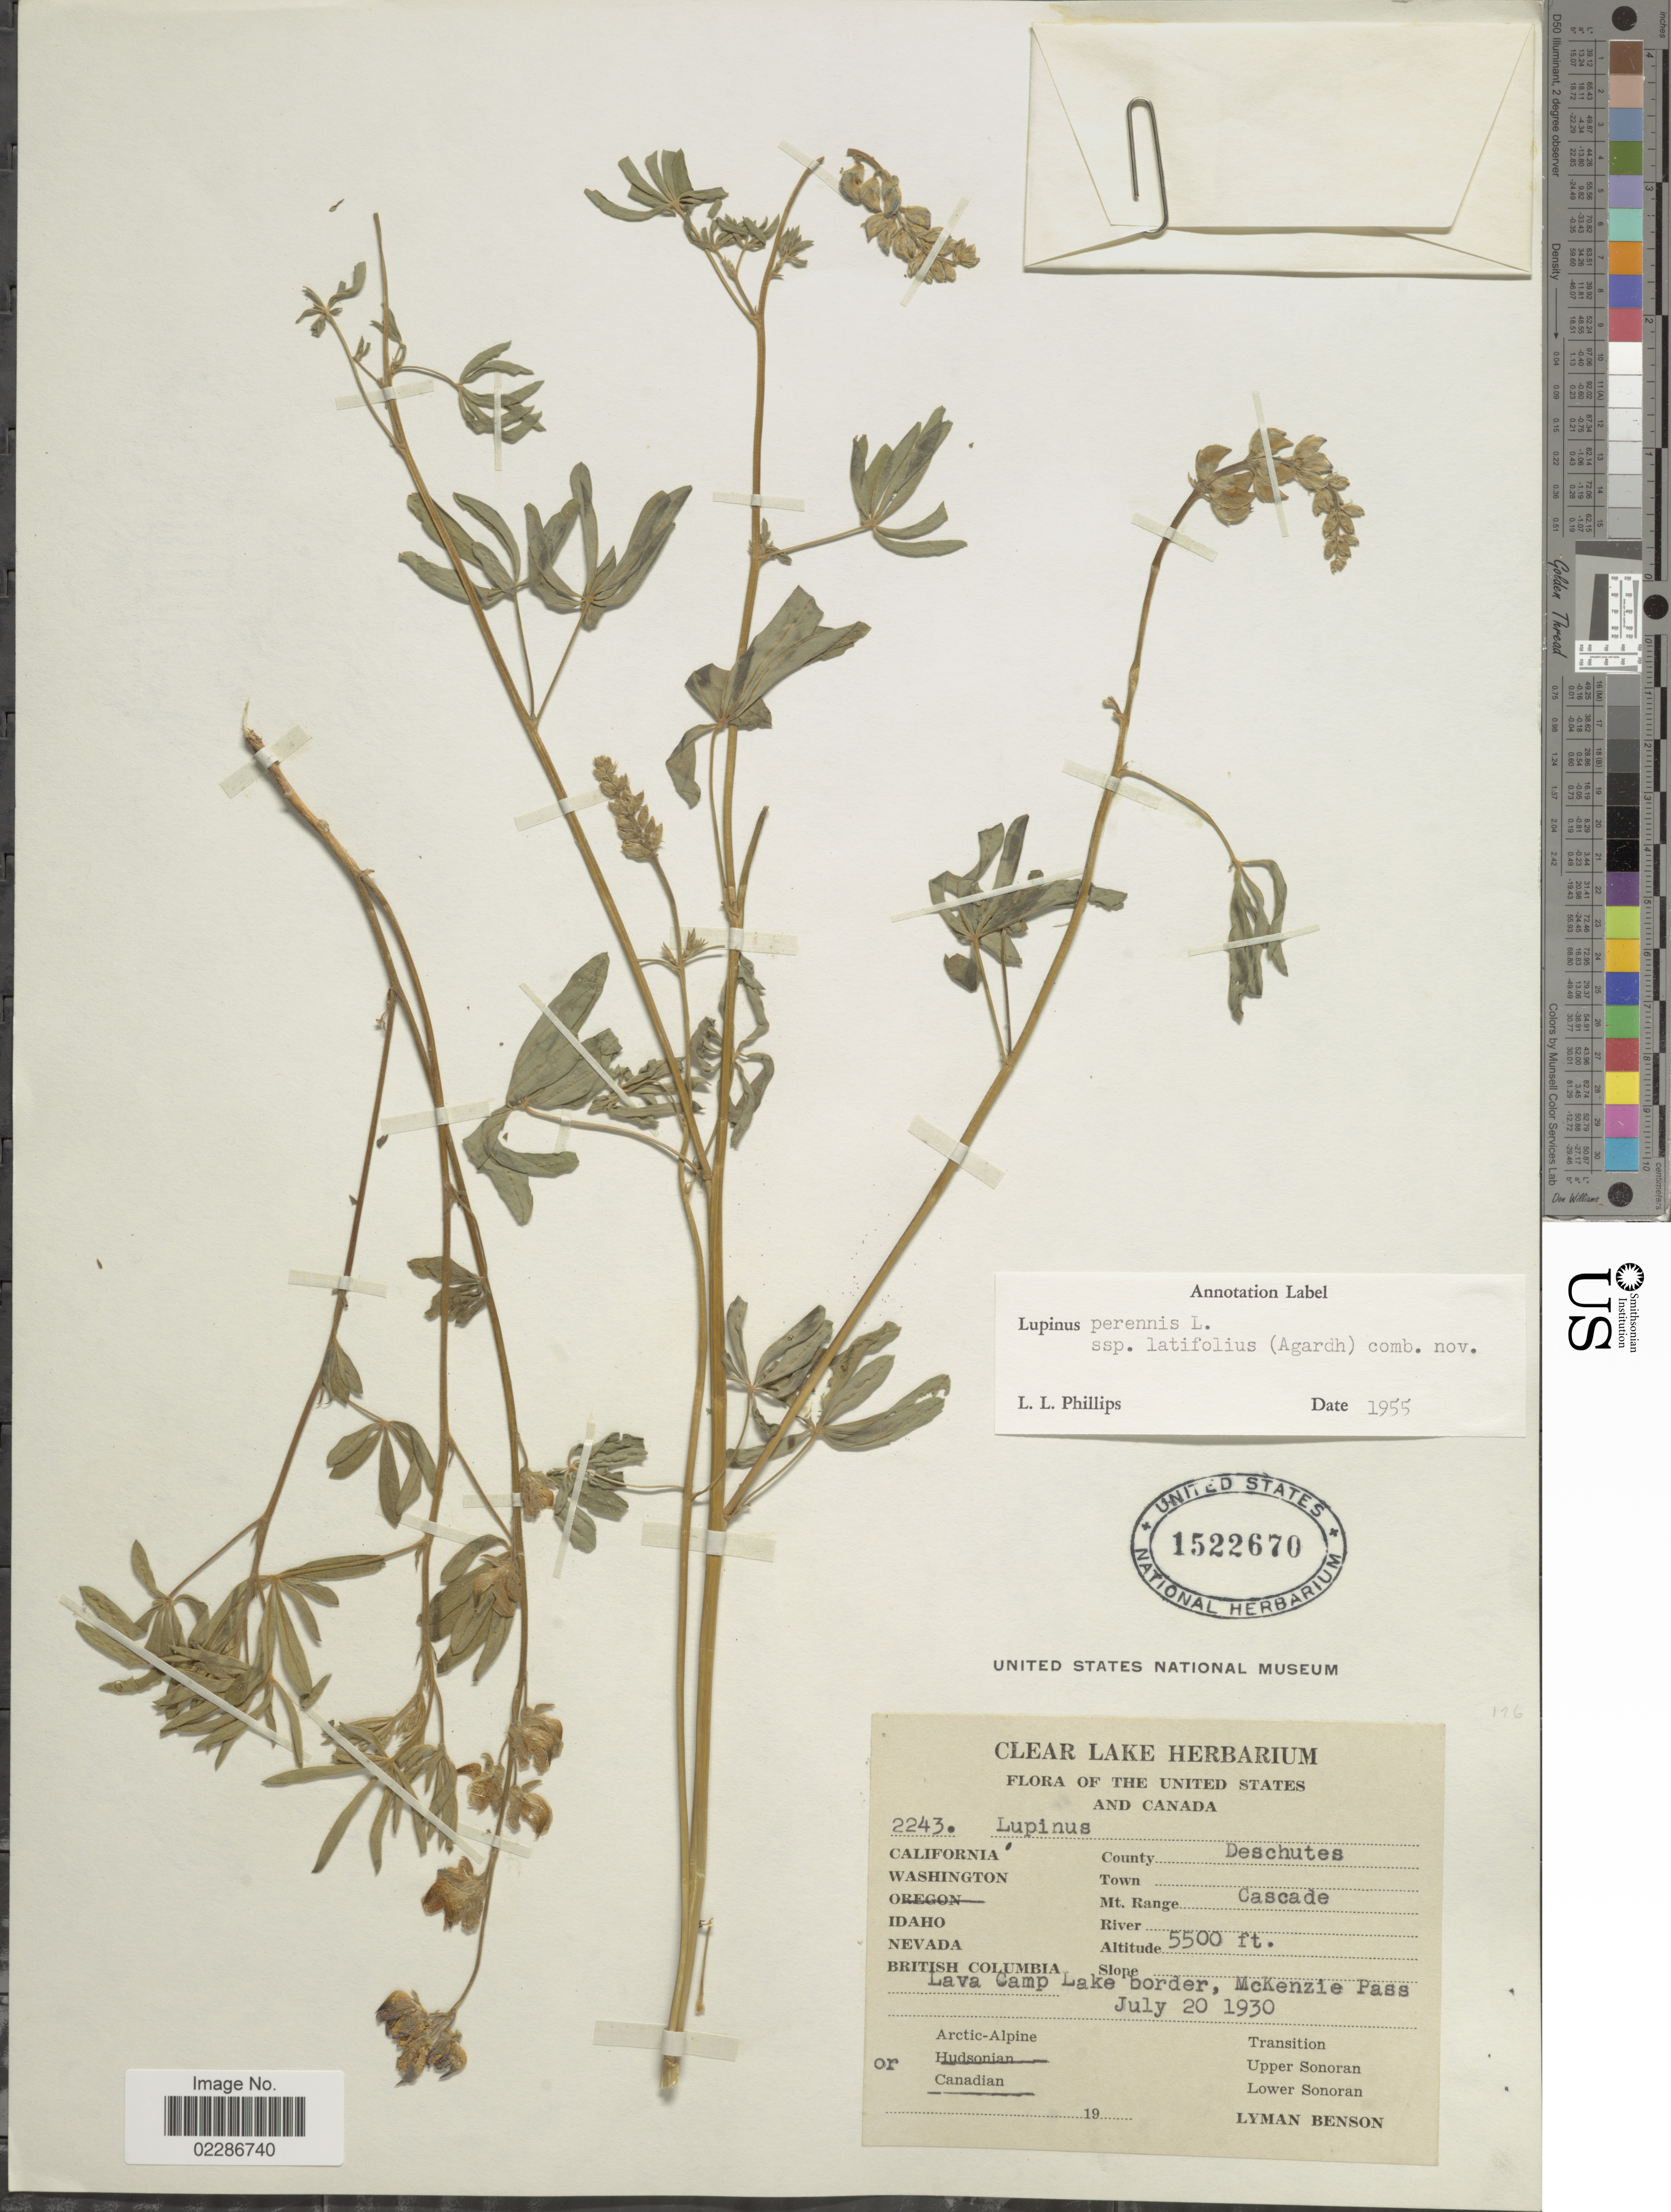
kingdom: Plantae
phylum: Tracheophyta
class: Magnoliopsida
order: Fabales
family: Fabaceae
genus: Lupinus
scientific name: Lupinus perennis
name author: L.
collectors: L. D. Benson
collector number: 2243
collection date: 1930-07-20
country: United States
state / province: Oregon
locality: The United States and Canada, Deschutes, Mt Range Cascade, Lava Camp Lake border, McKenzie Pass, or Arctic-Alpine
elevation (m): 1676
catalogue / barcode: US 1522670